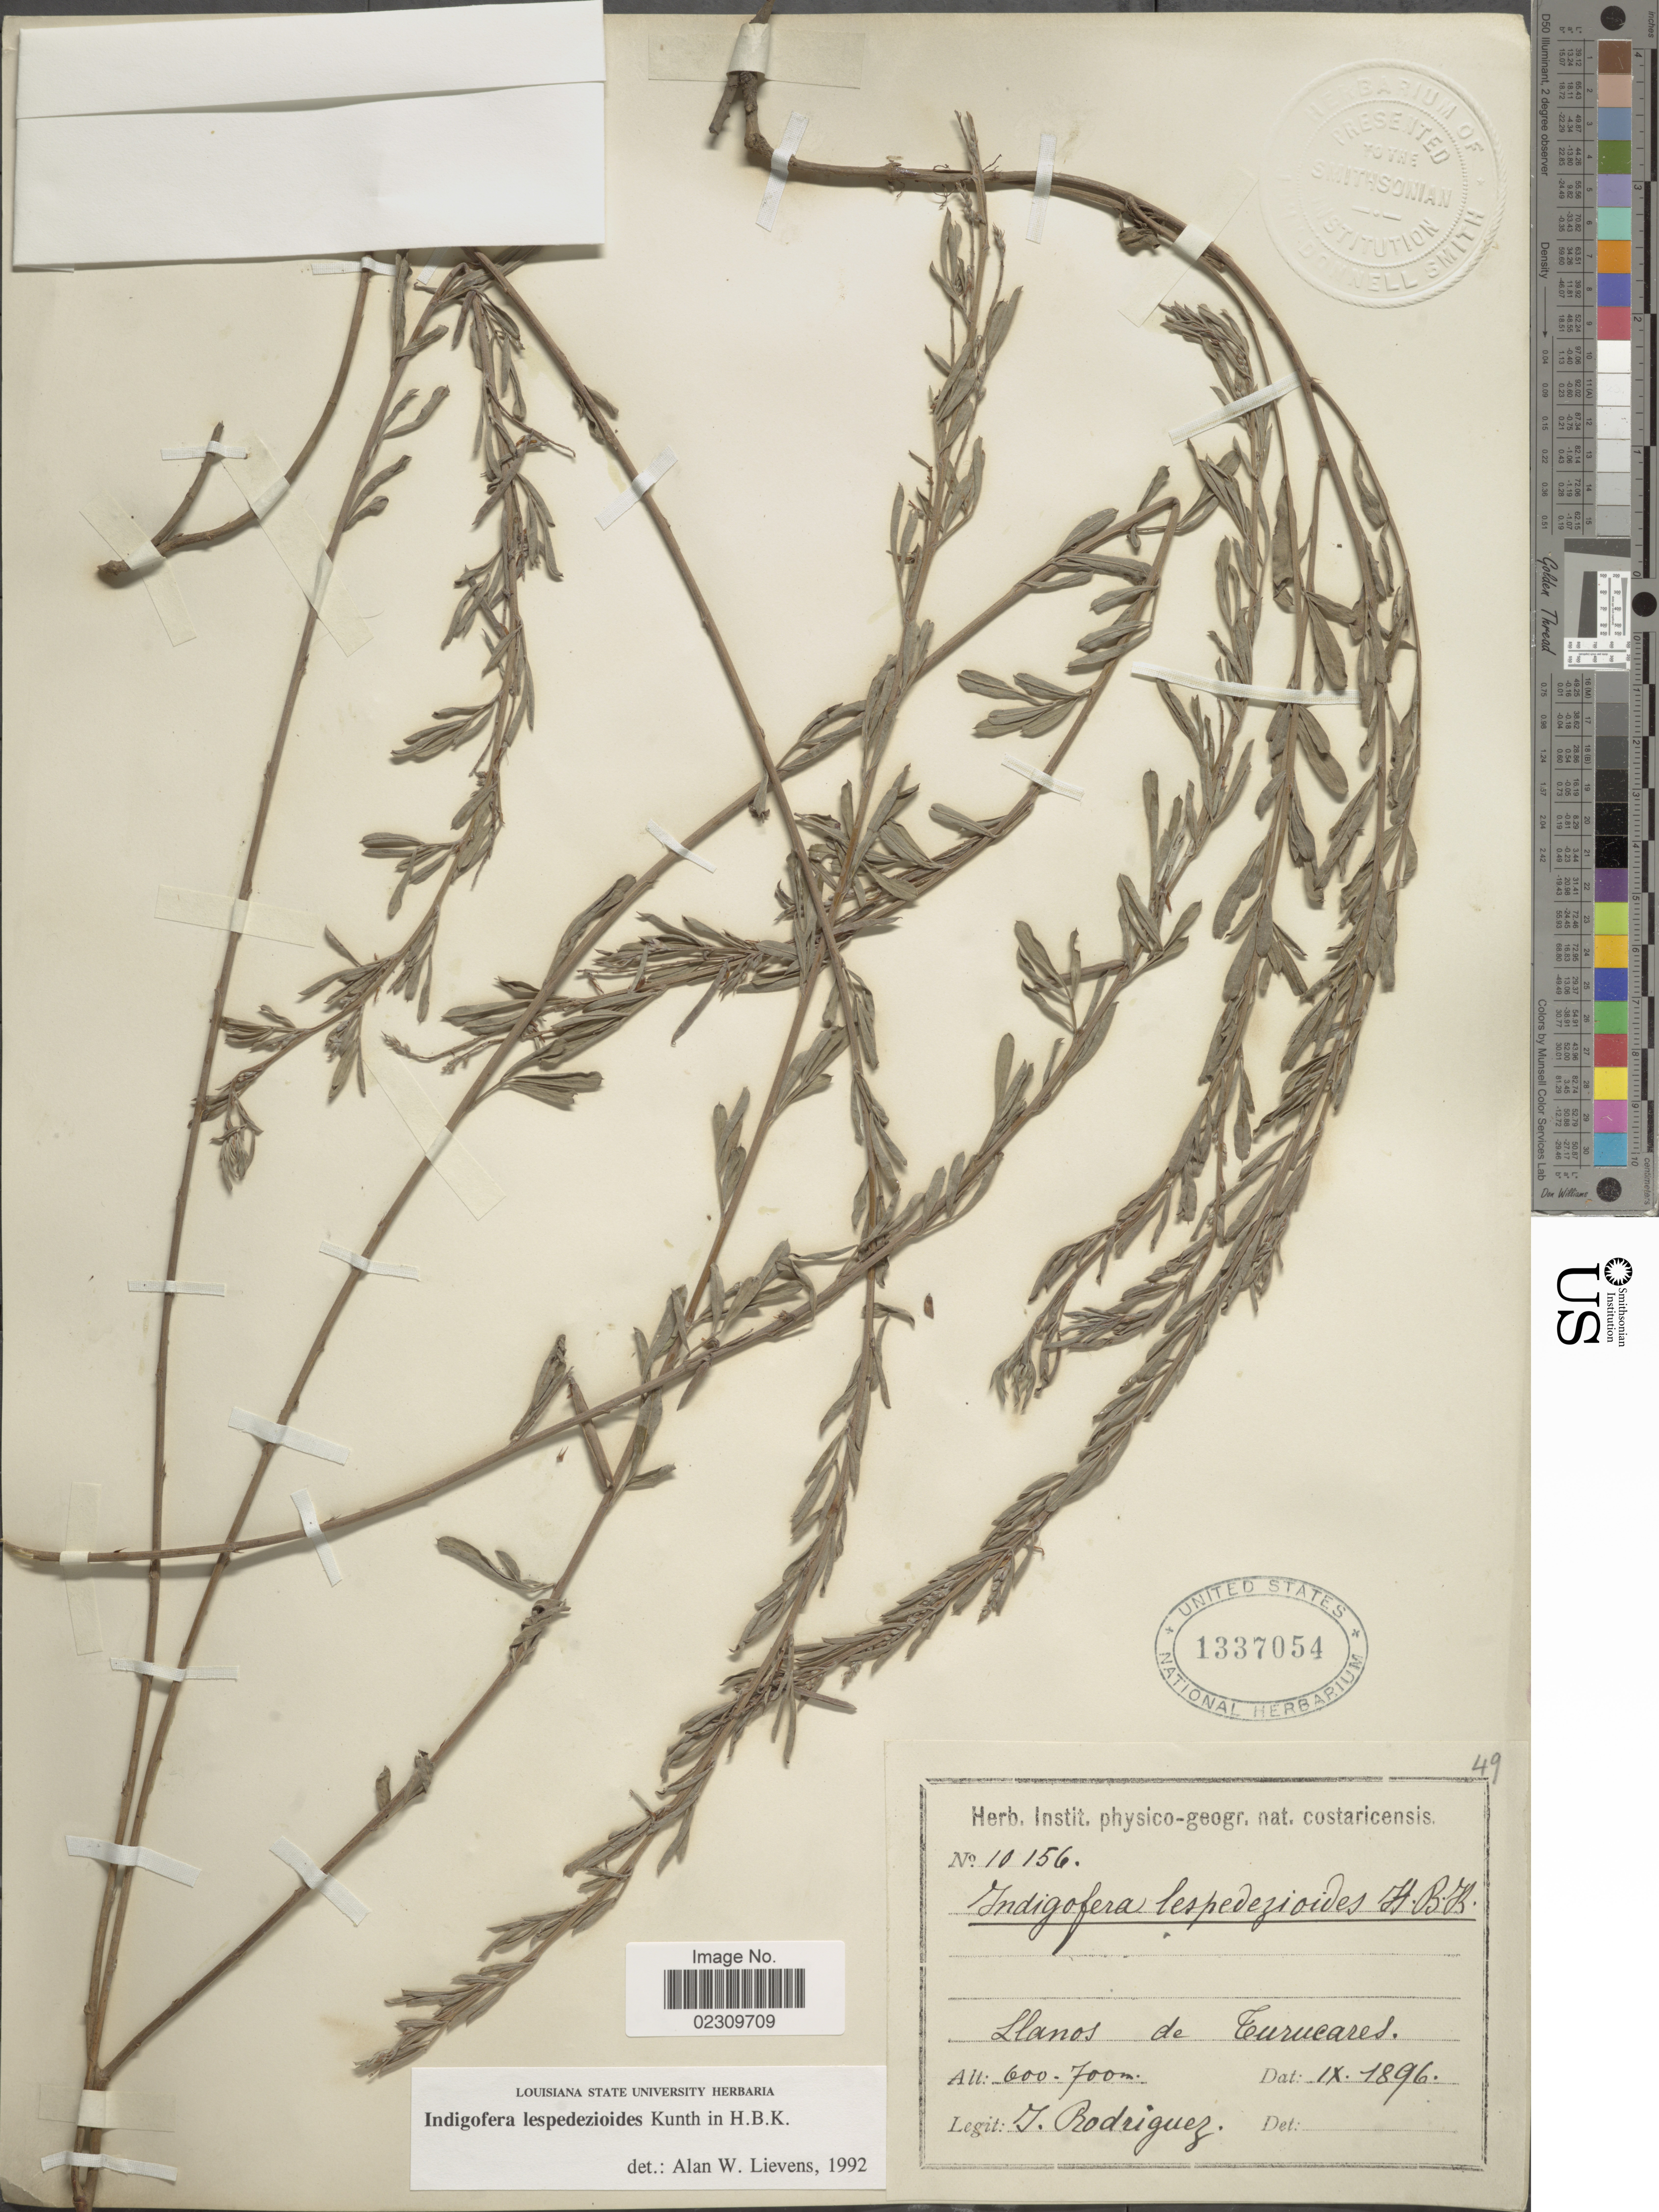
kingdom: Plantae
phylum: Tracheophyta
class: Magnoliopsida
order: Fabales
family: Fabaceae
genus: Indigofera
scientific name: Indigofera lespedezioides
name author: Kunth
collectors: I. Rodríguez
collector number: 10156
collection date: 1896-09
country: Costa Rica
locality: Llanos de Turucares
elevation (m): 600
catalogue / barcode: US 1337054